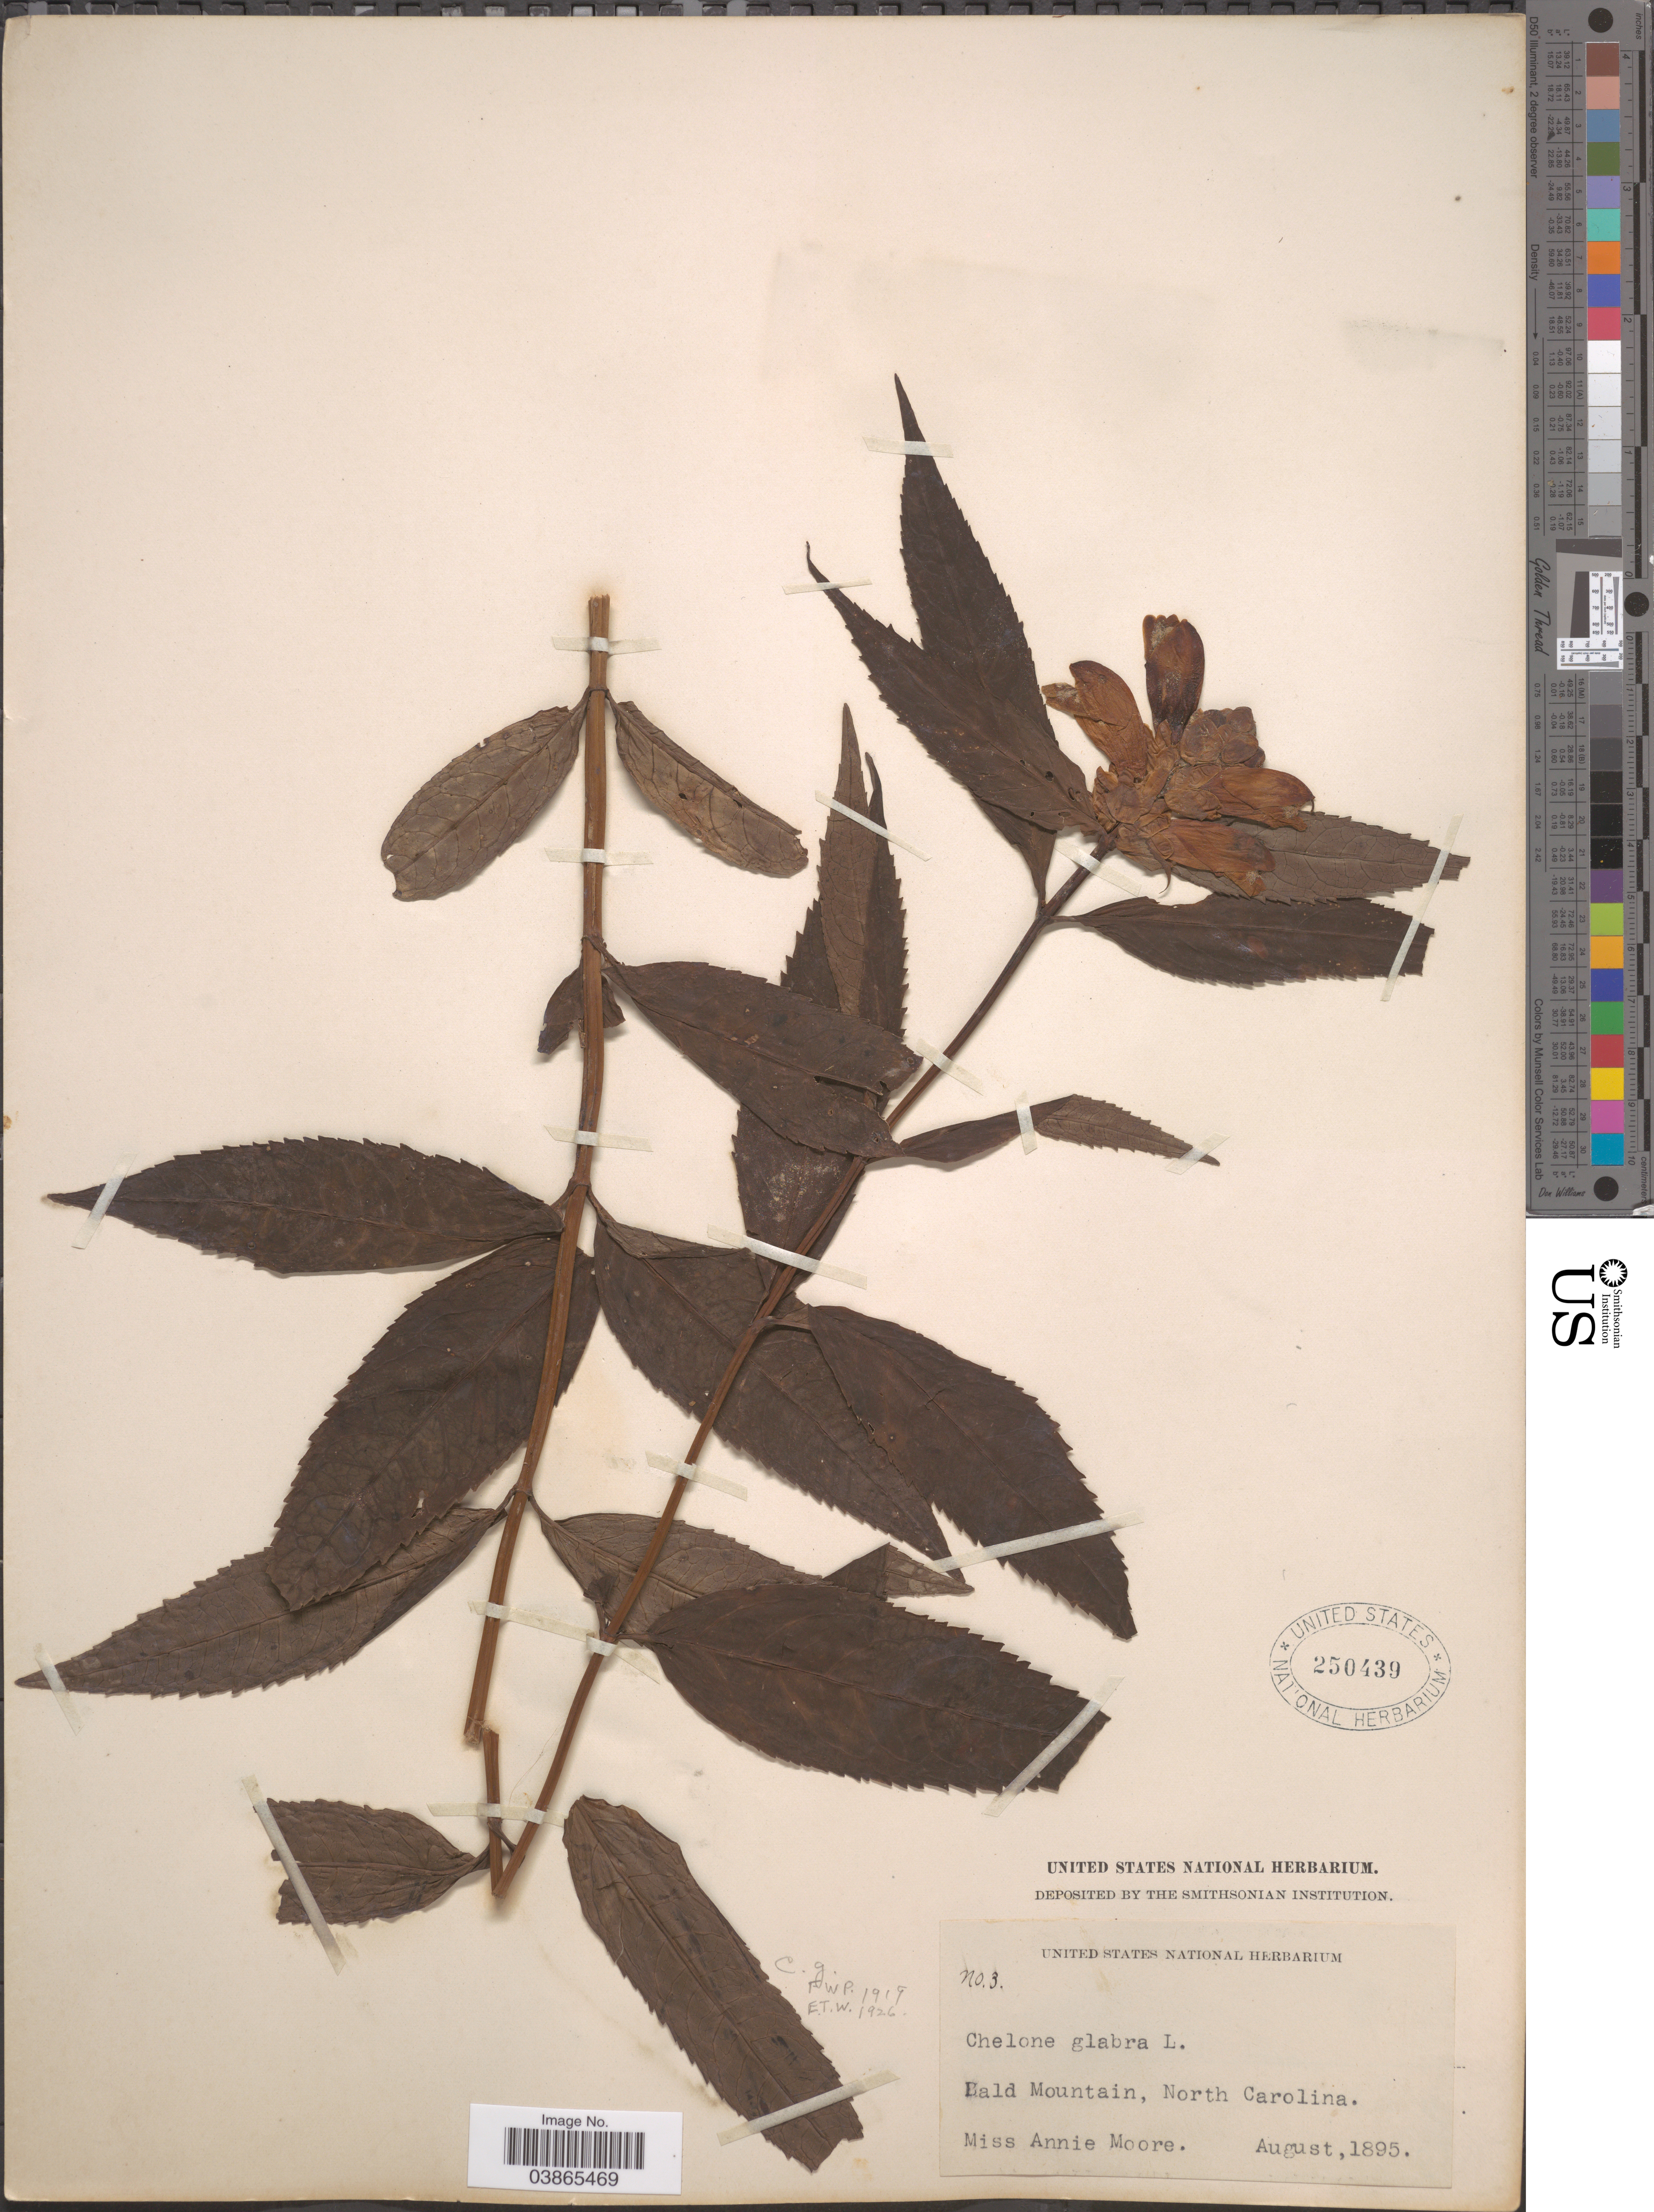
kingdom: Plantae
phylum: Tracheophyta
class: Magnoliopsida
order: Lamiales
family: Plantaginaceae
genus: Chelone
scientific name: Chelone glabra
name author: L.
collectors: A. Moore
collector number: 3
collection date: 1895-08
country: United States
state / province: North Carolina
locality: Bald Mountain.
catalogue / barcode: US 250439